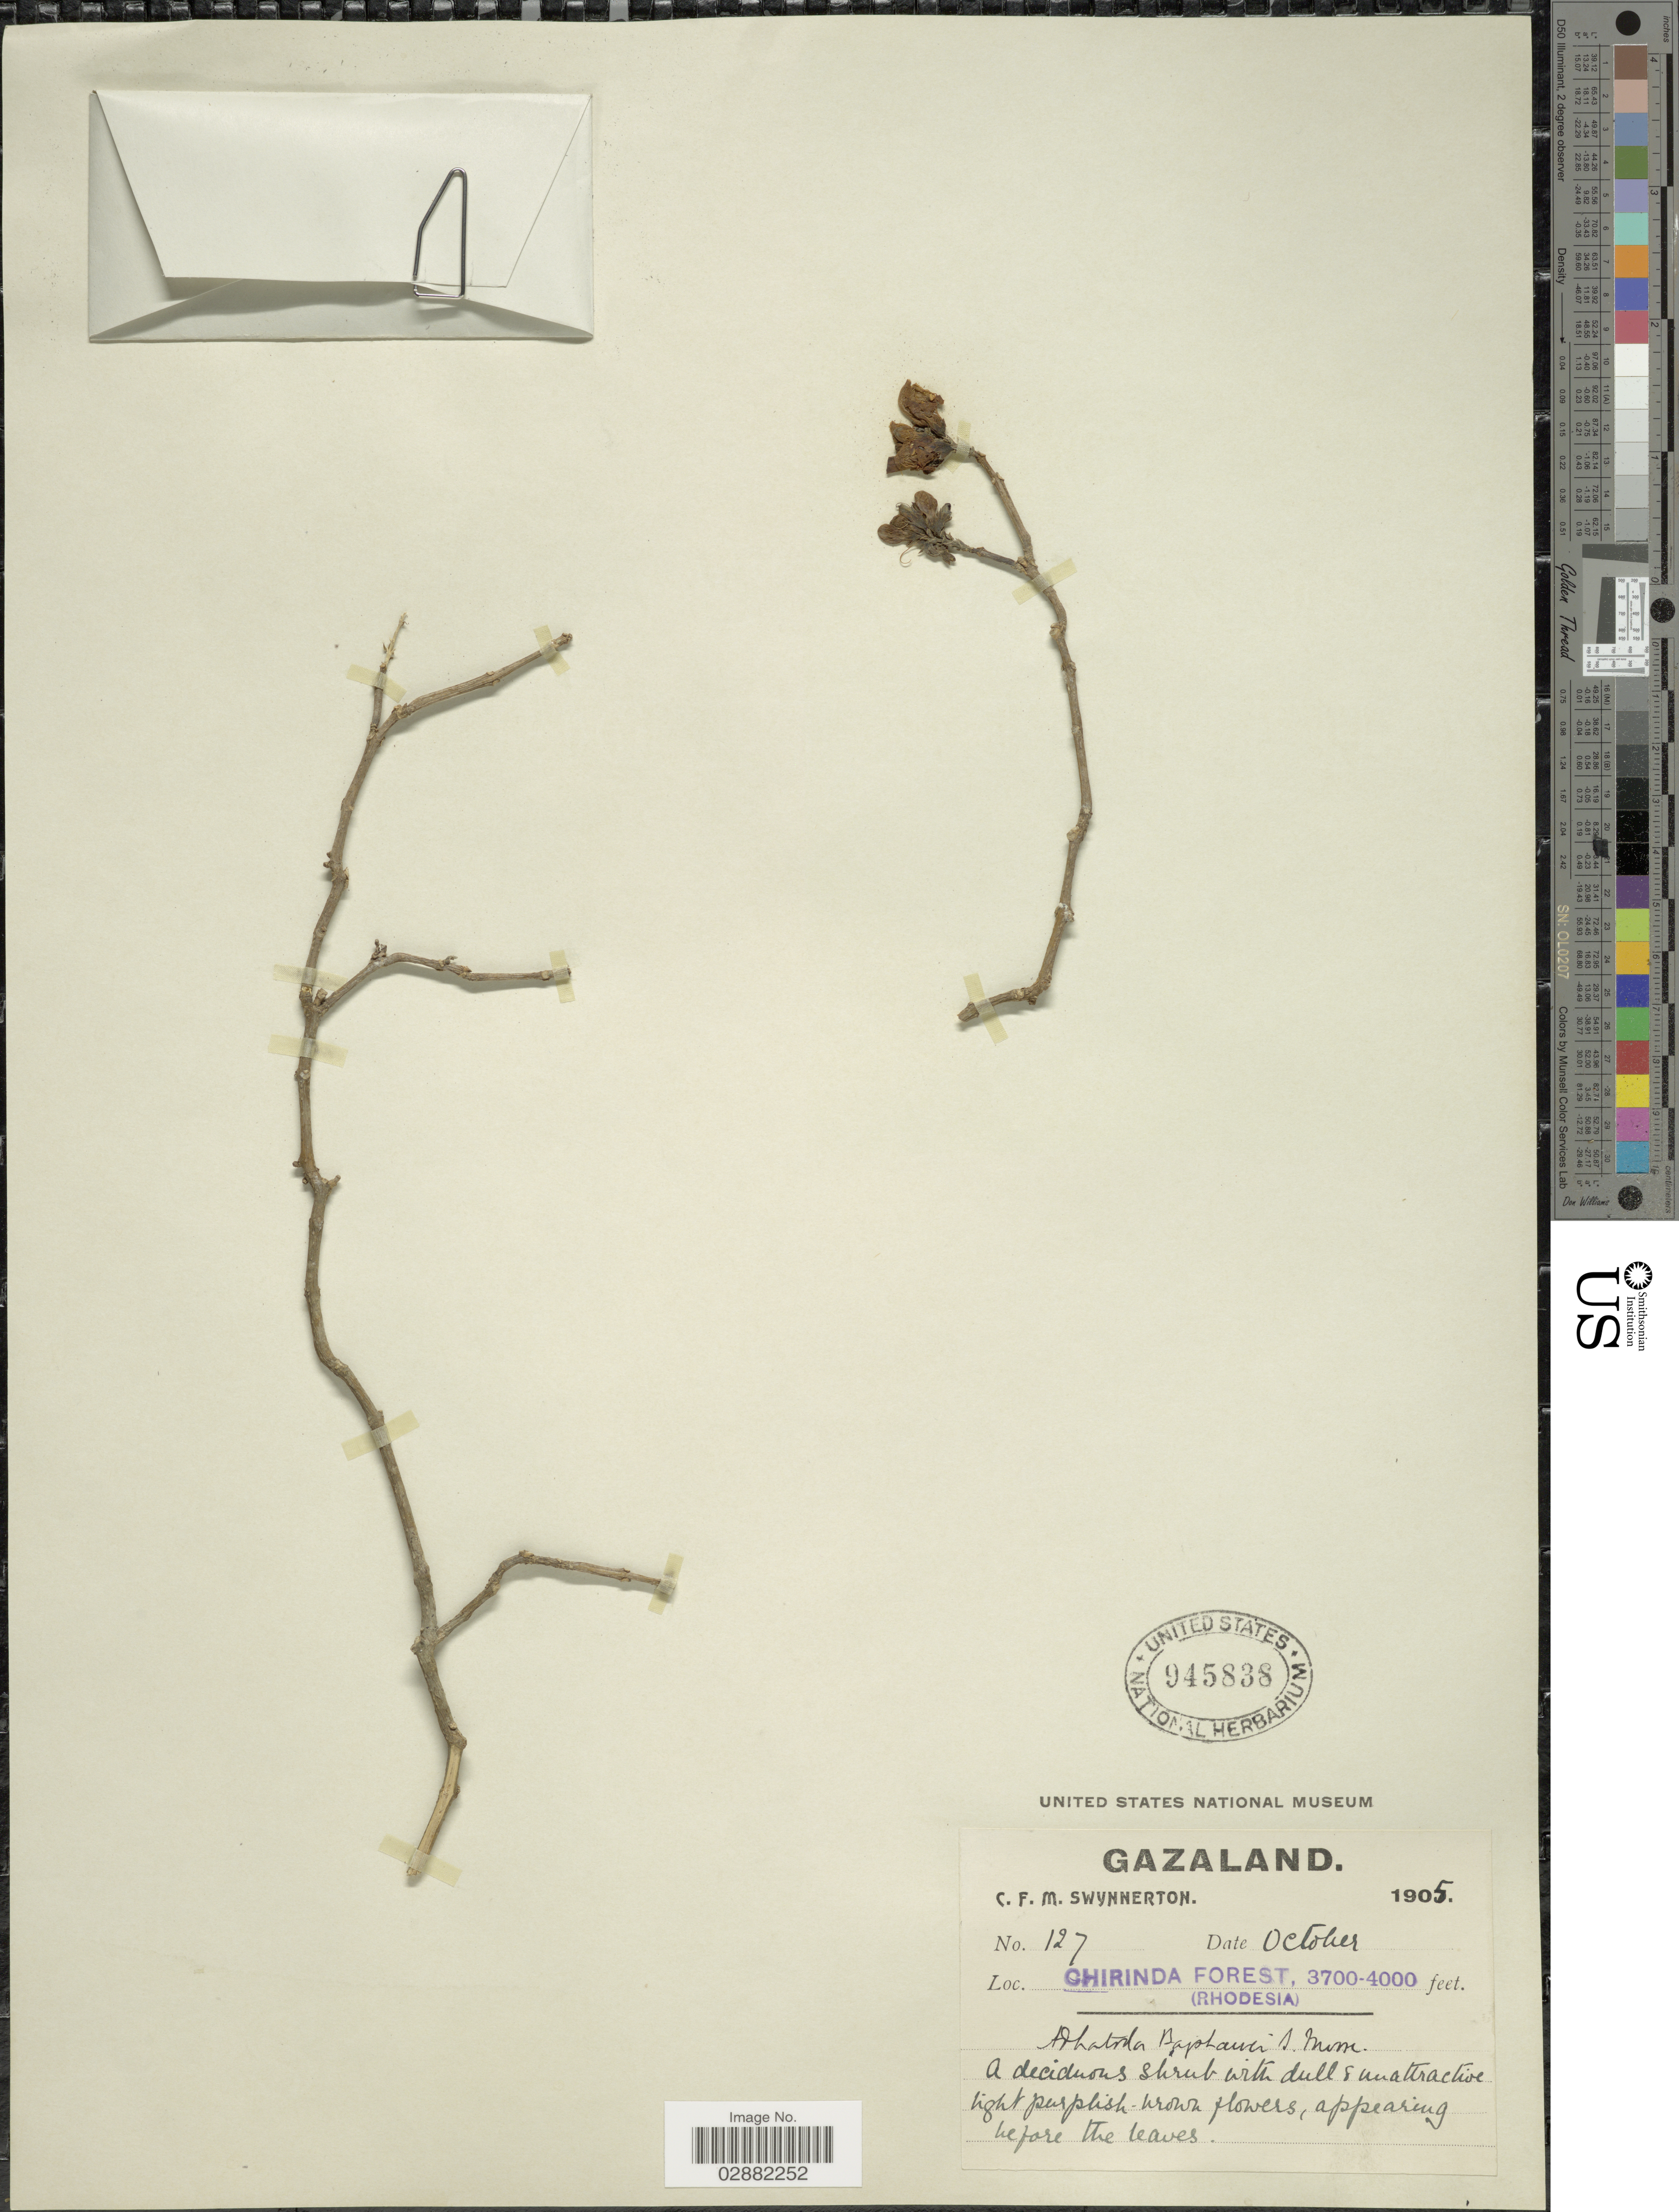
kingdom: Plantae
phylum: Tracheophyta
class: Magnoliopsida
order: Lamiales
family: Acanthaceae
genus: Justicia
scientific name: Justicia bagshawei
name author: S. Moore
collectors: C. Swynnerton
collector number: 127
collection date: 1905-10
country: Zimbabwe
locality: Gazaland. Chirinda Forest. (Rhodesia).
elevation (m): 1128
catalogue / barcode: US 945838